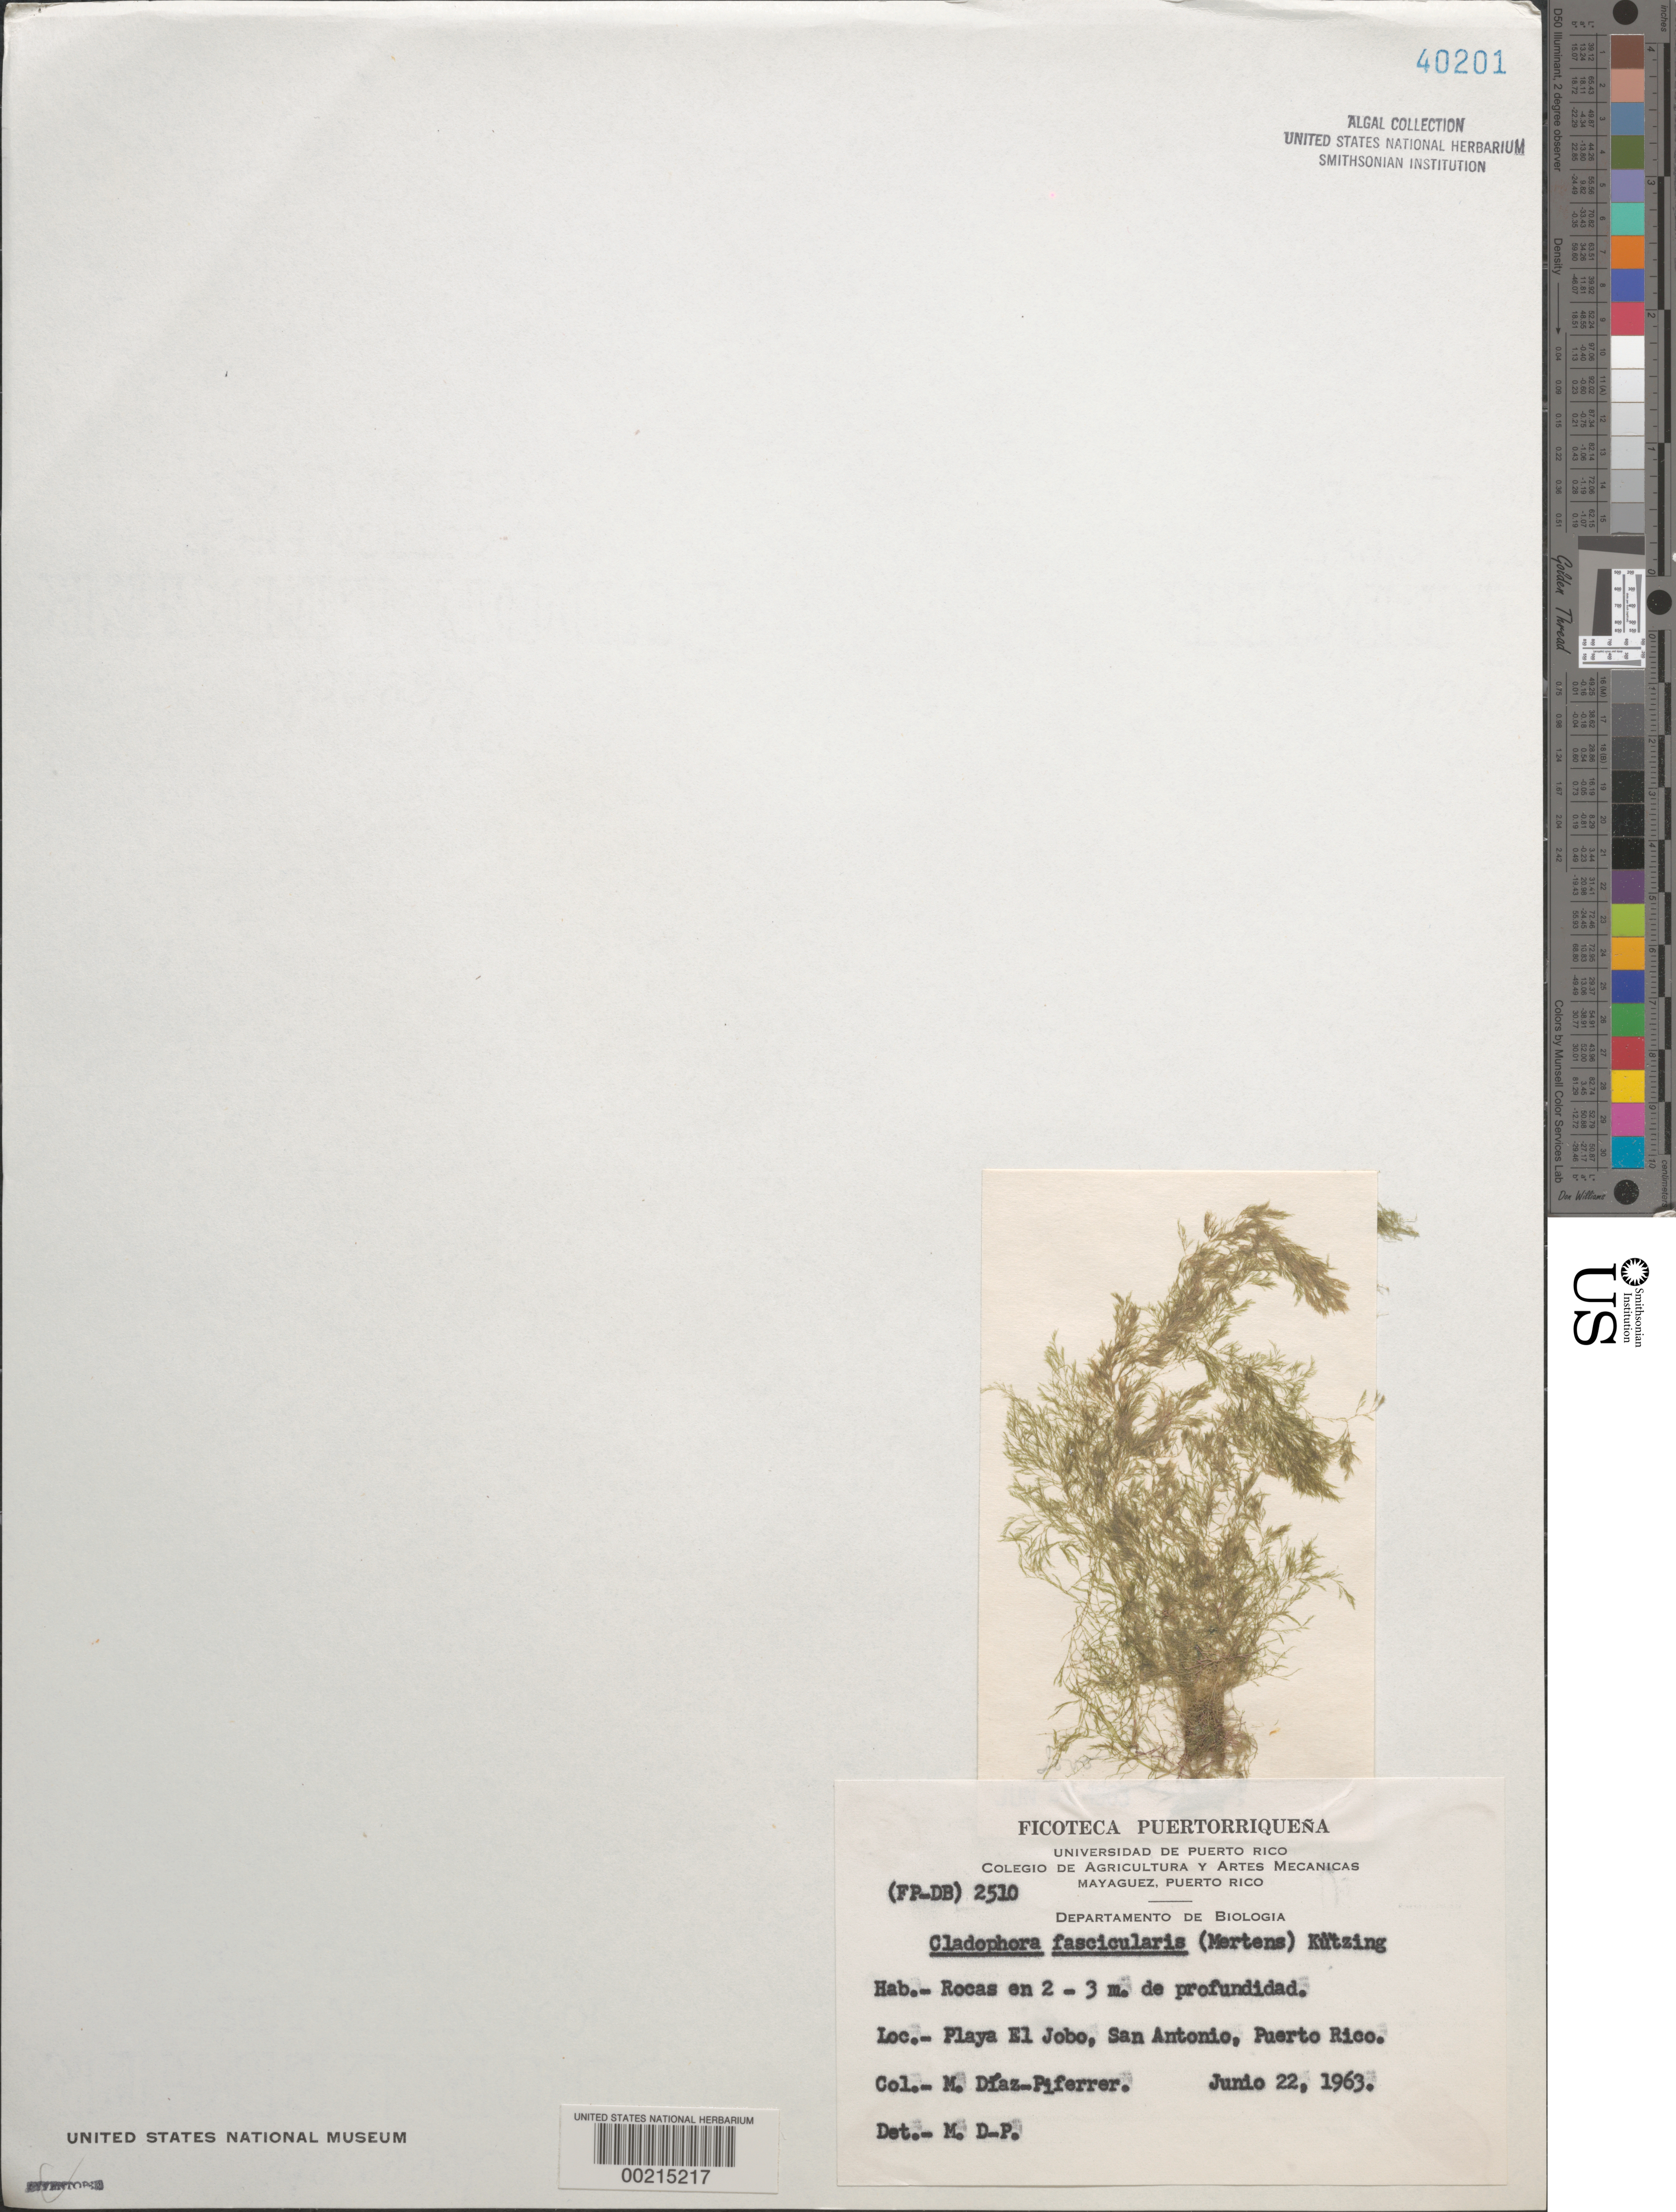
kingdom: Plantae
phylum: Chlorophyta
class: Ulvophyceae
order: Bryopsidales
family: Caulerpaceae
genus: Caulerpa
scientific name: Caulerpa chemnitzia var. vanbossae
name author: (Setch. & N.L. Gardner) Fern.-Garcia & Riosm.-Rod.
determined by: Algae name updating Project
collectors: M. Diaz-Piferrer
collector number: (fp-db) 2510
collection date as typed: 22 Jun 1963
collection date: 1963-06-22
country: Puerto Rico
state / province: Isabela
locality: Playa El Jobo, San Antonio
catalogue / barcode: US 40201